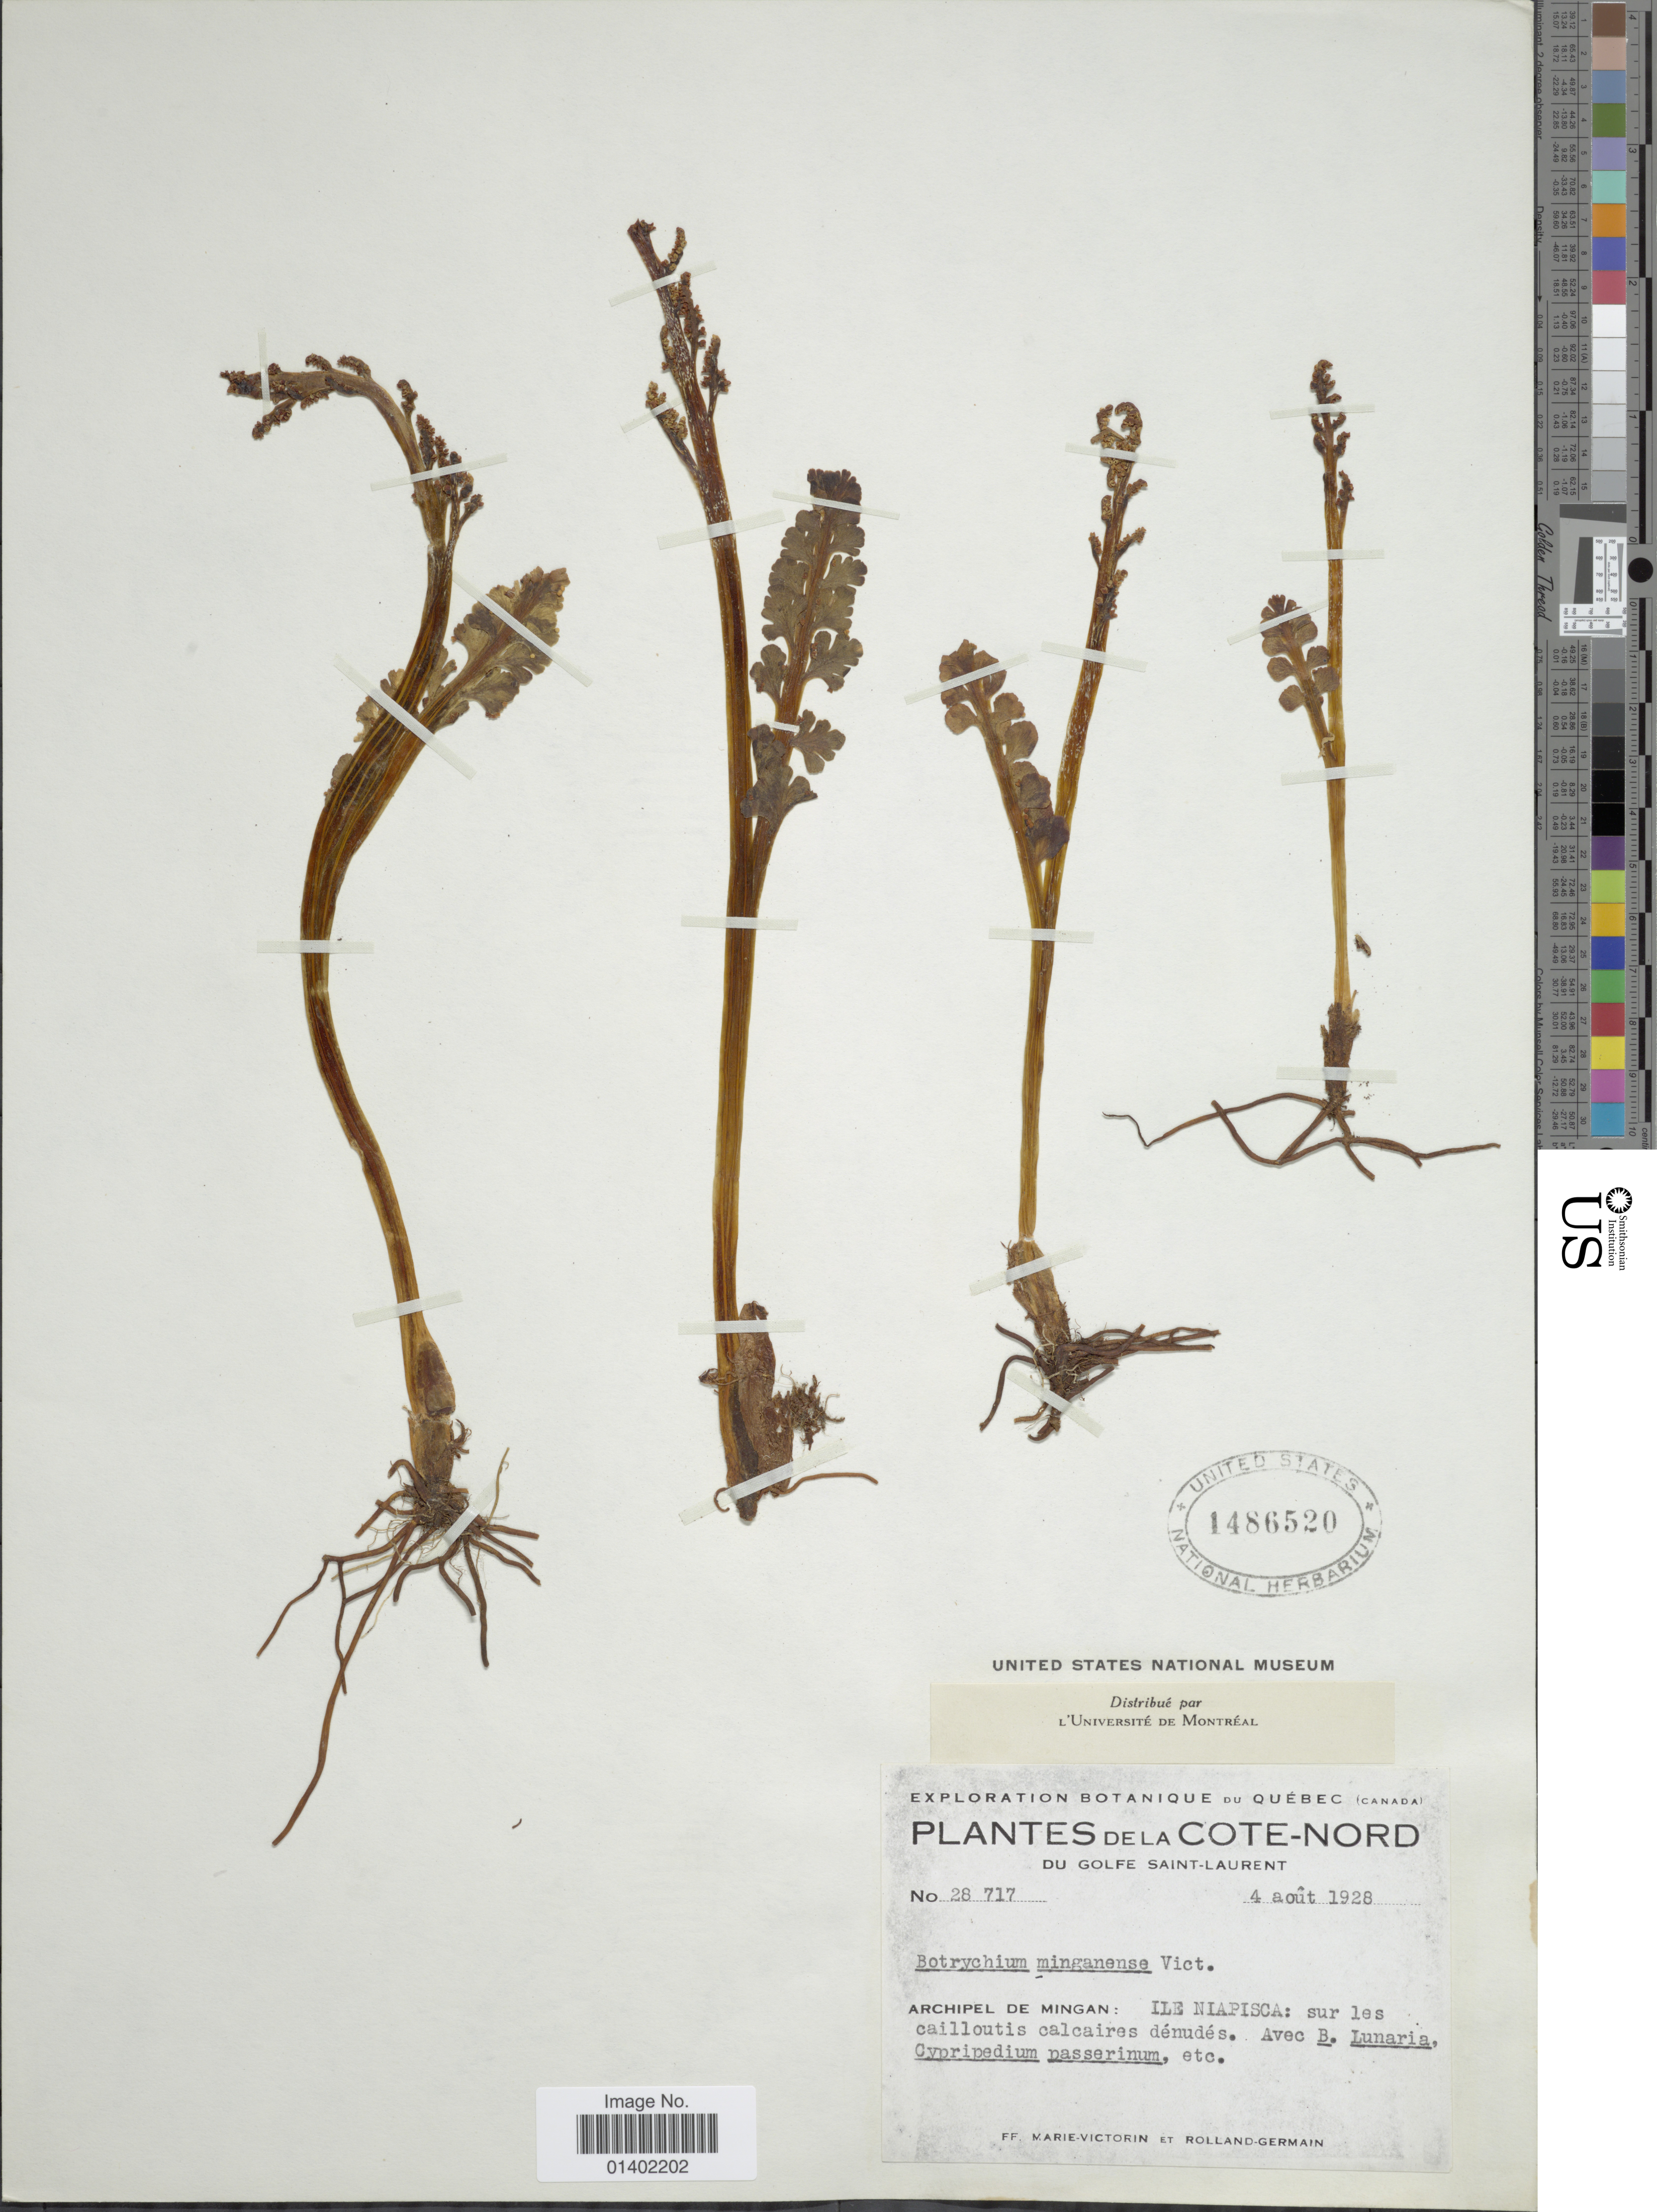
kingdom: Plantae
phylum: Tracheophyta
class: Polypodiopsida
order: Ophioglossales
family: Ophioglossaceae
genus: Botrychium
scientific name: Botrychium minganense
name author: Vict.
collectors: Fr. Marie-Victorin & Rolland-Germain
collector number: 28717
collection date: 1928-08-04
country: Canada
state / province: Quebec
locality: Cote-Nord, Du Golfe Saint-Laurent, Archipel De minga:Ile Niapisca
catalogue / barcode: US 1486520